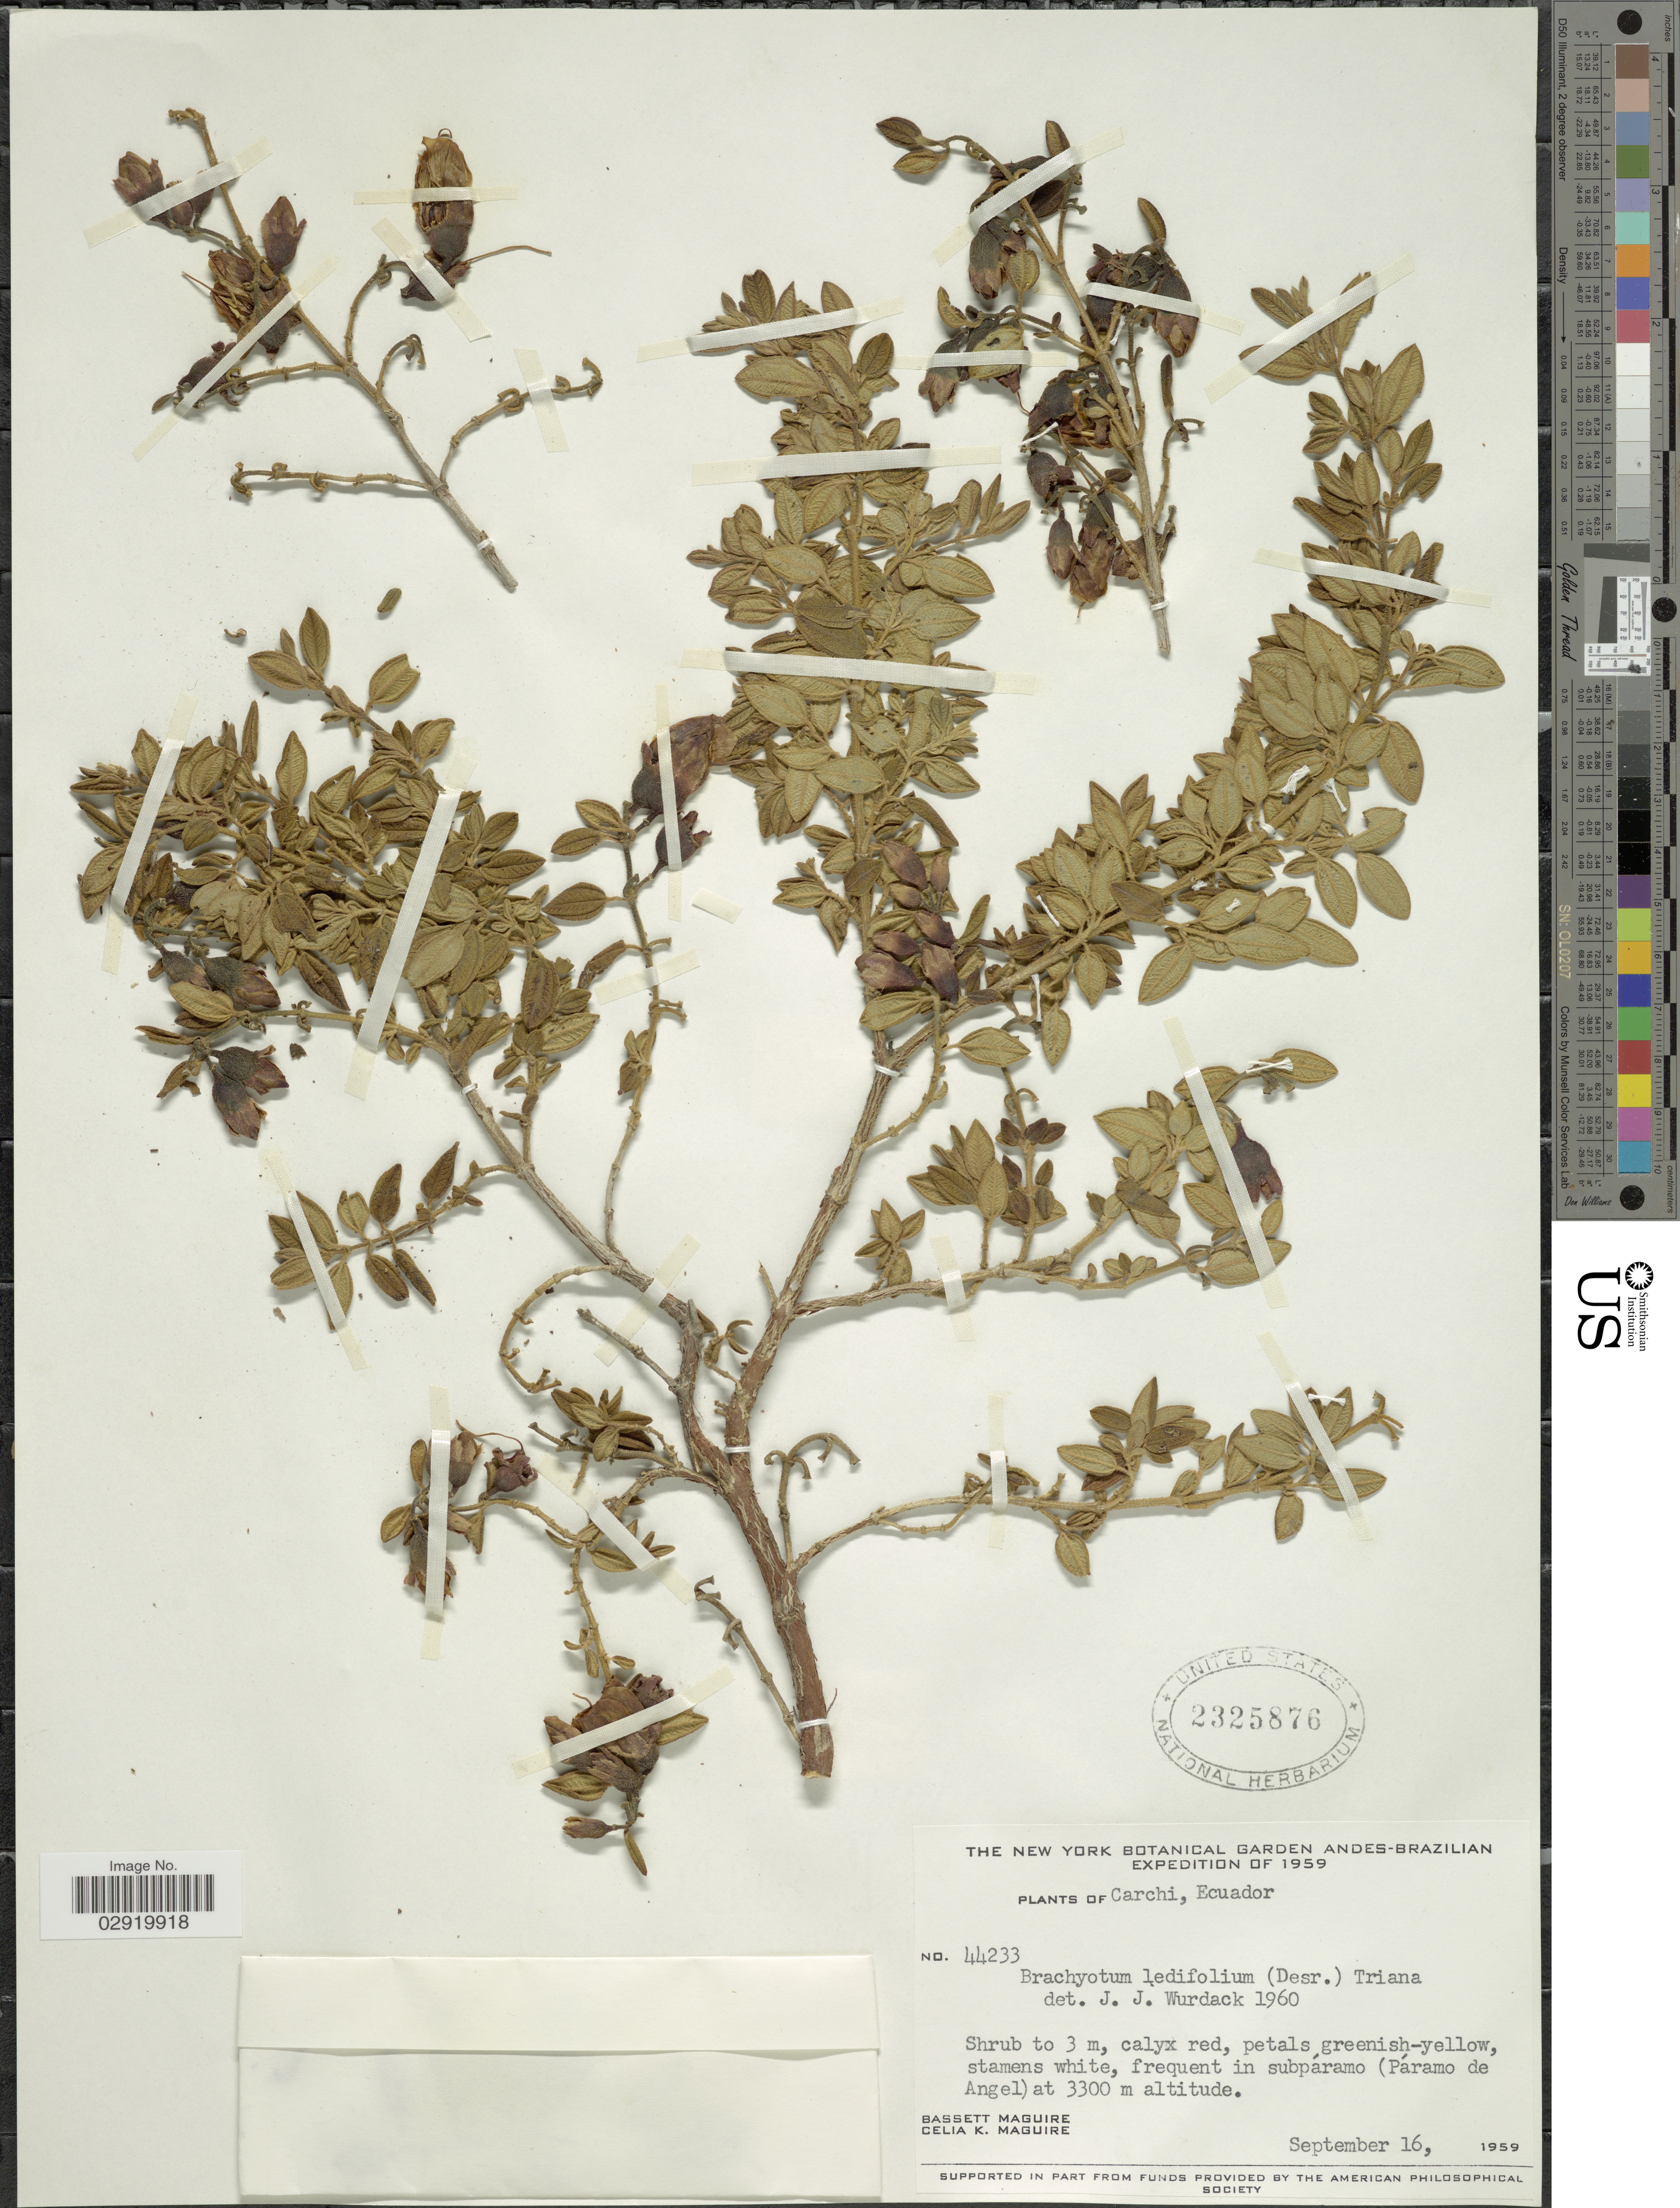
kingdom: Plantae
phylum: Tracheophyta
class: Magnoliopsida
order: Myrtales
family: Melastomataceae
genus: Brachyotum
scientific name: Brachyotum ledifolium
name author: (Desr.) Triana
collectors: B. Maguire & C. K. Maguire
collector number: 44233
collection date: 1959-09-16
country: Ecuador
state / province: Carchi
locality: Frequent in subpáramo (Páramo de Angel).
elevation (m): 3300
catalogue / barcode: US 2325876